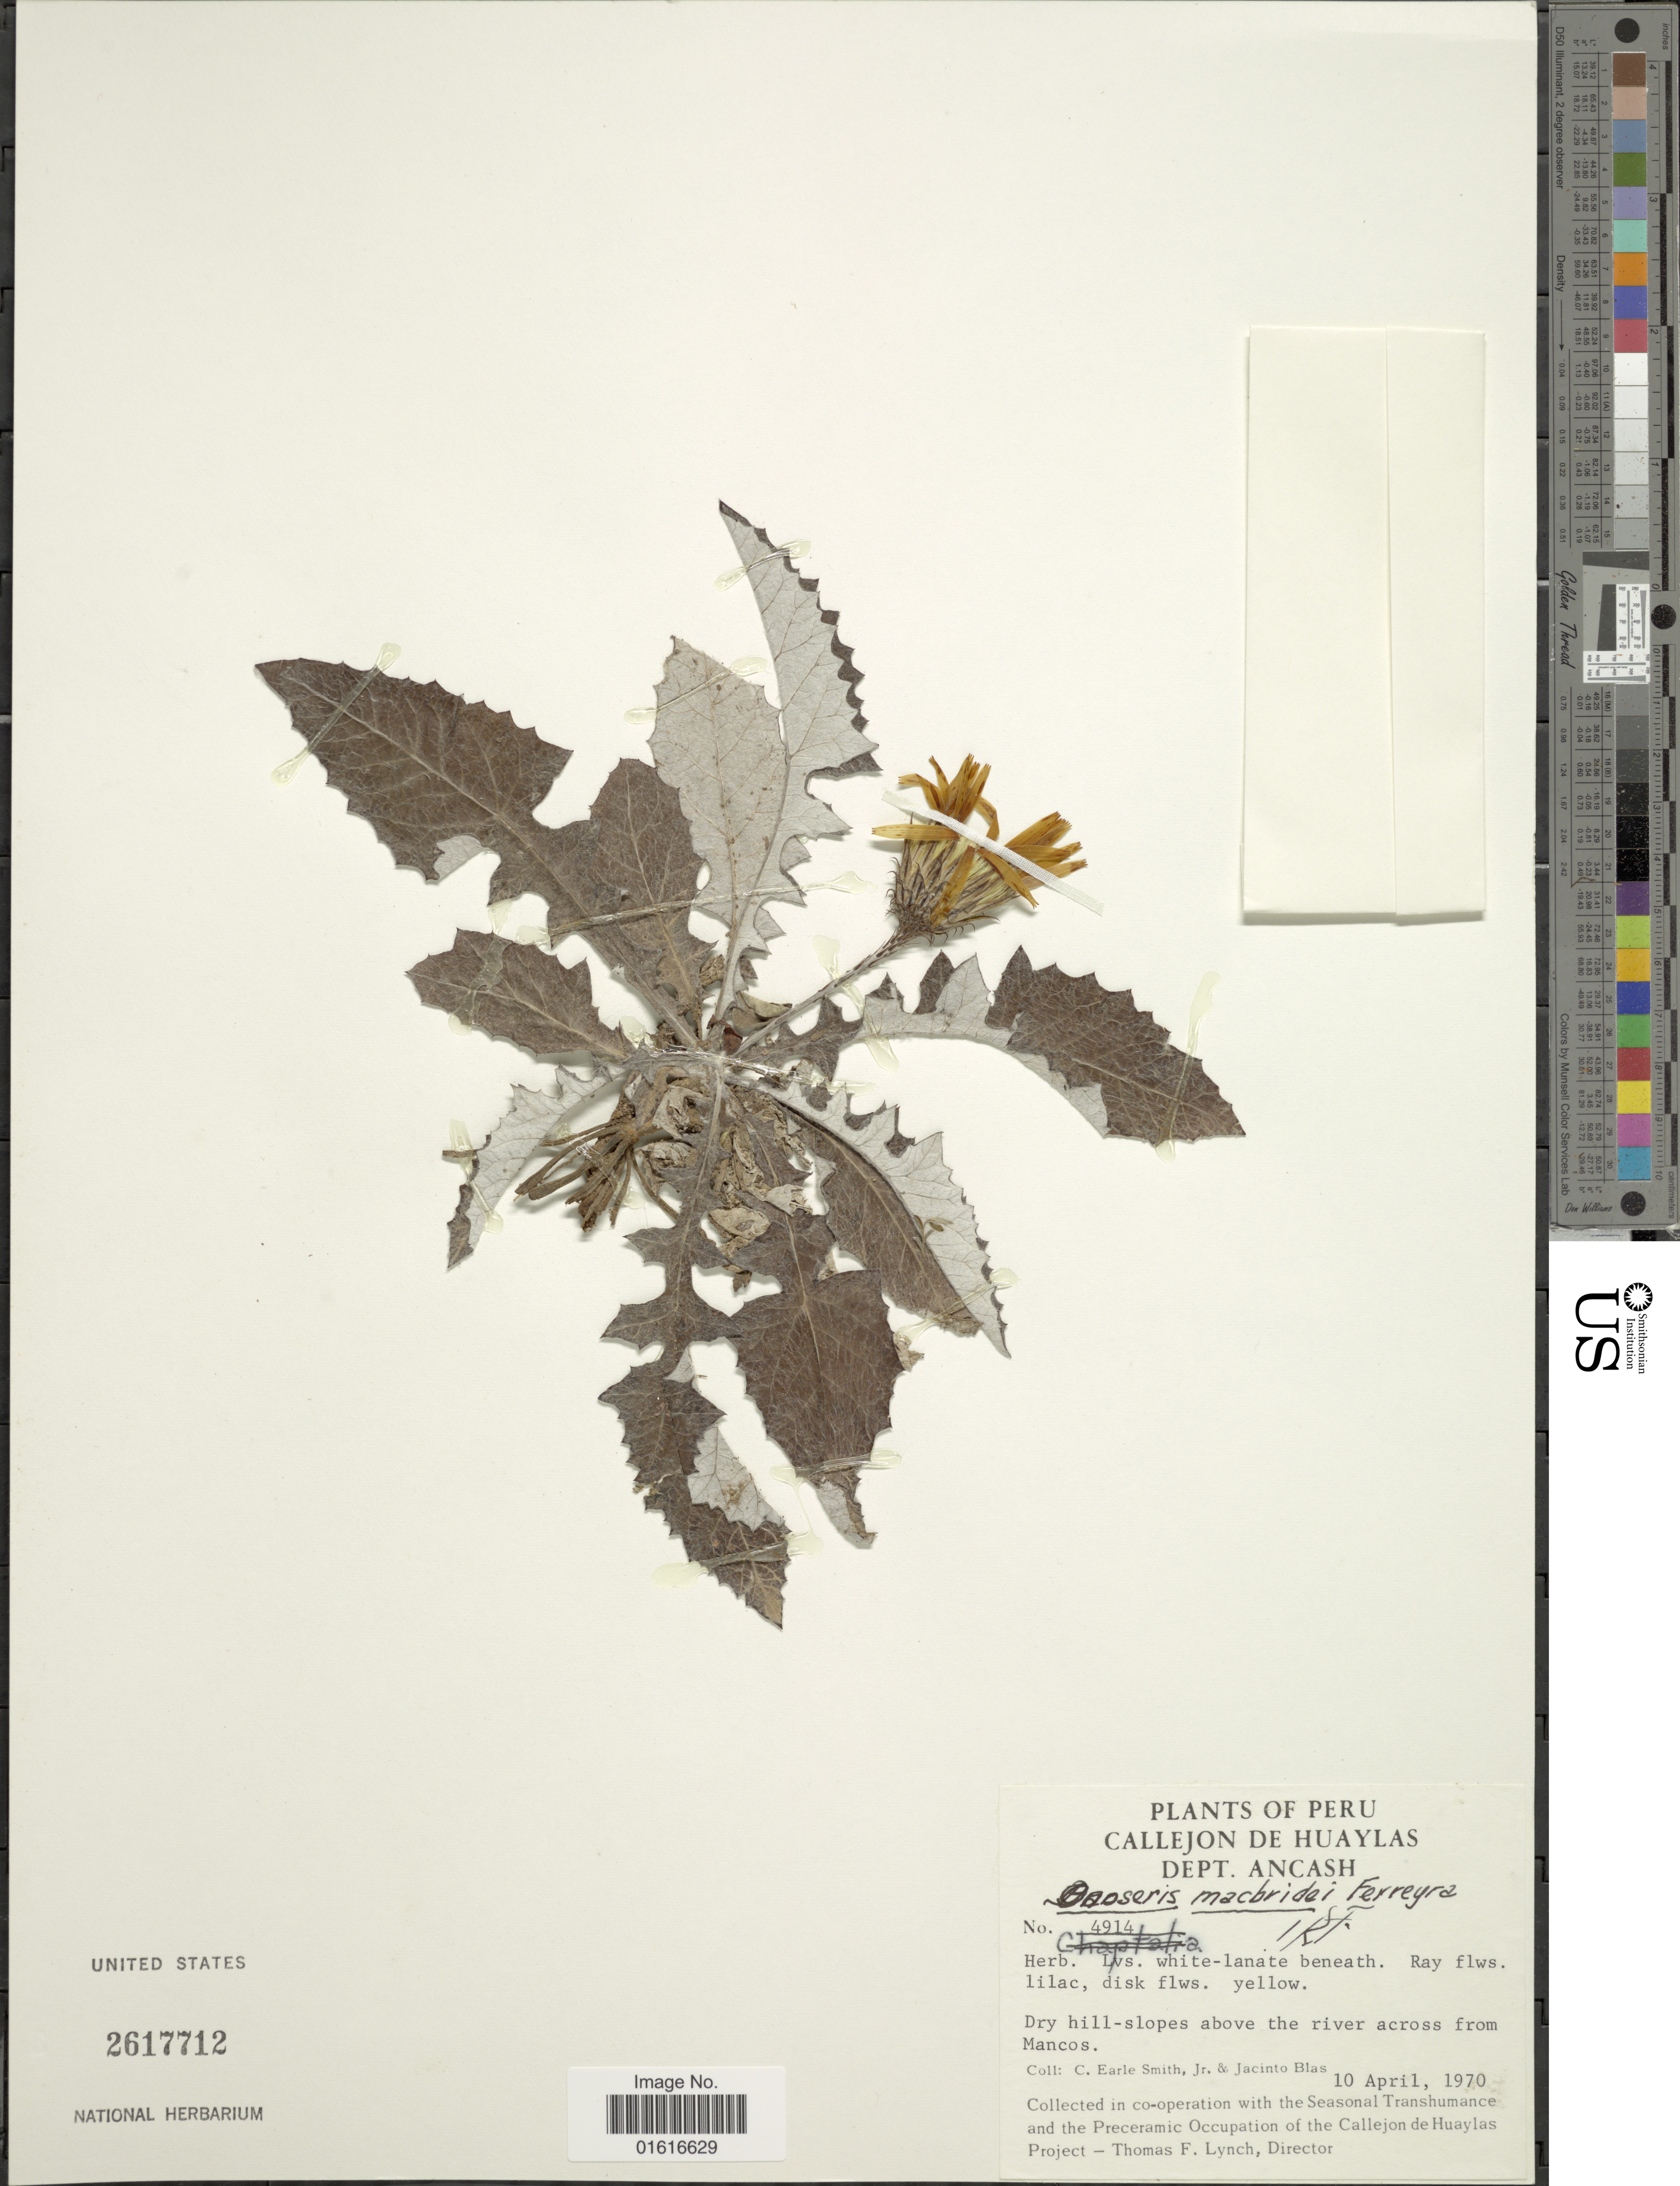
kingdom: Plantae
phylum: Tracheophyta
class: Magnoliopsida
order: Asterales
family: Asteraceae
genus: Onoseris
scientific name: Onoseris macbridei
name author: Ferreyra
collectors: C. E. Smith Jr. & J. Blas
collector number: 4914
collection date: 1970-04-10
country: Peru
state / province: Ancash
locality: Callejon de Huaylas, Dry hill slopes above the river across from Mancos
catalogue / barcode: US 2617712